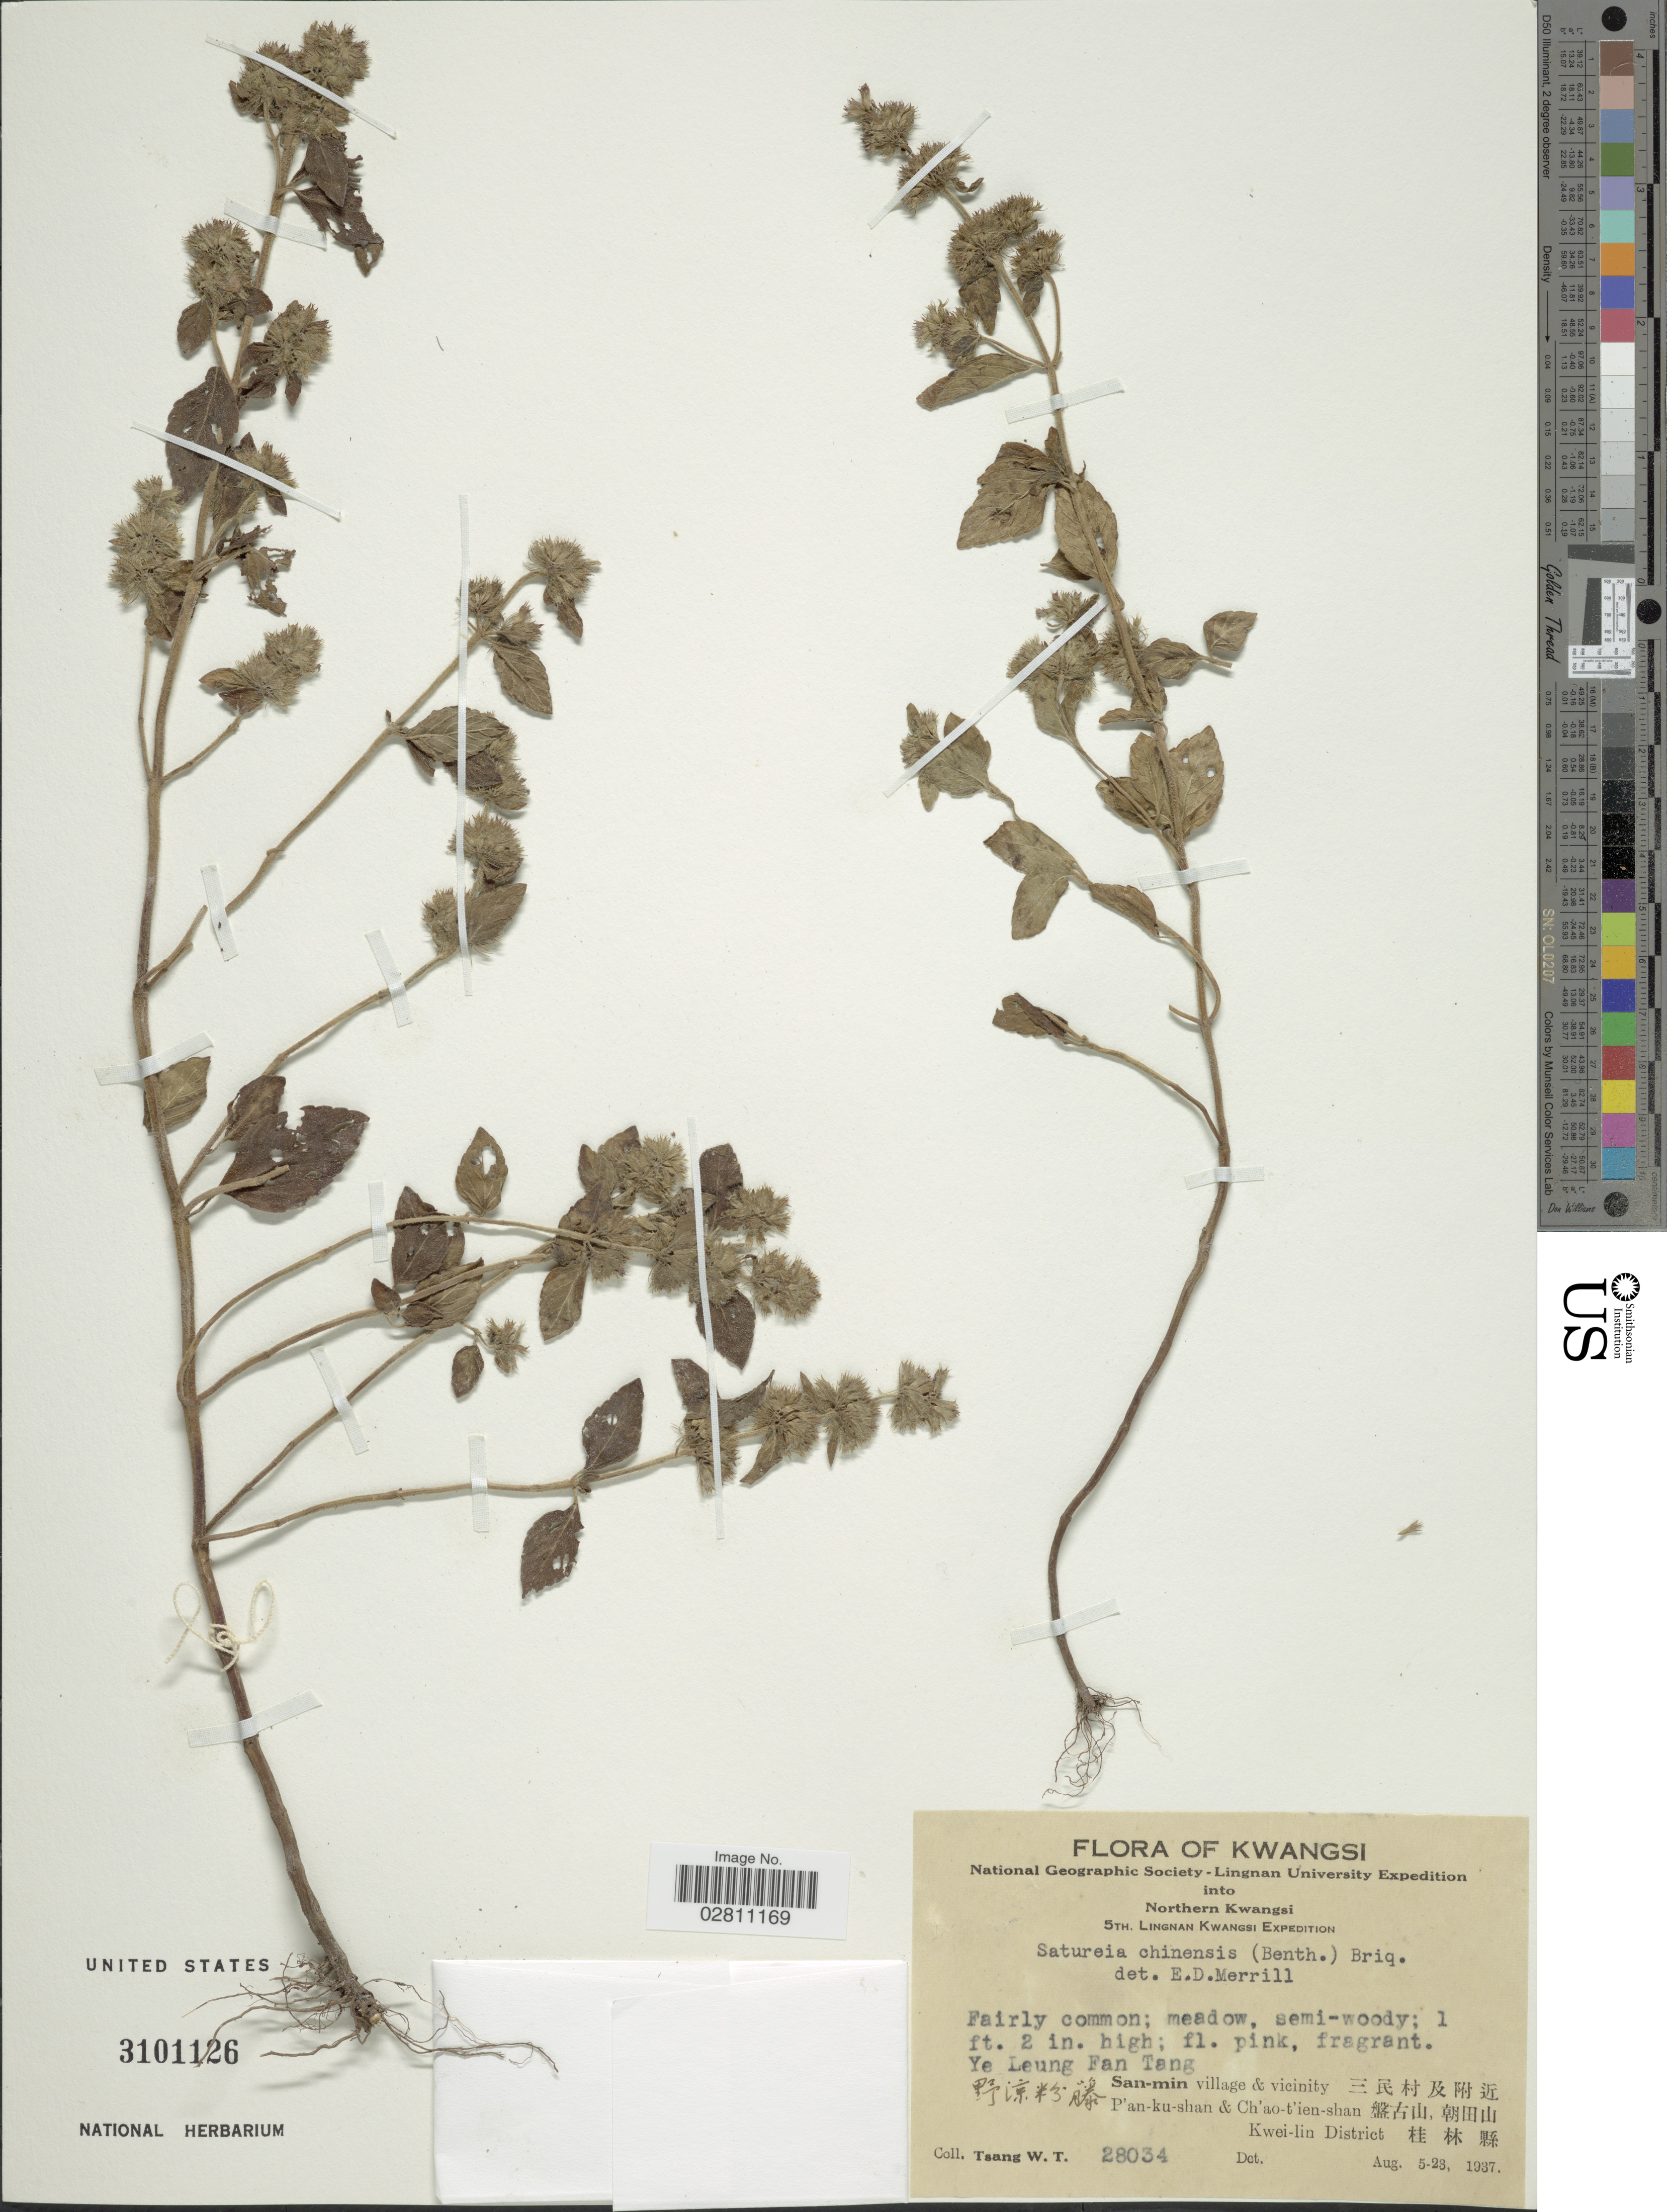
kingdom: Plantae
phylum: Tracheophyta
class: Magnoliopsida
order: Lamiales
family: Lamiaceae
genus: Clinopodium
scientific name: Clinopodium chinense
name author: (Benth.) Kuntze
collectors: W. T. Tsang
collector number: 28034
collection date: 1937-08-05/1937-08-23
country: China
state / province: Guangxi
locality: Kwangsi, Northern Kwangsi, Ye Leung Fan Tang, San-min village & vicinity, P'an-ku-shan & Ch'ao-t'ien-shan, Kwei-lin District.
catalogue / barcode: US 3101126